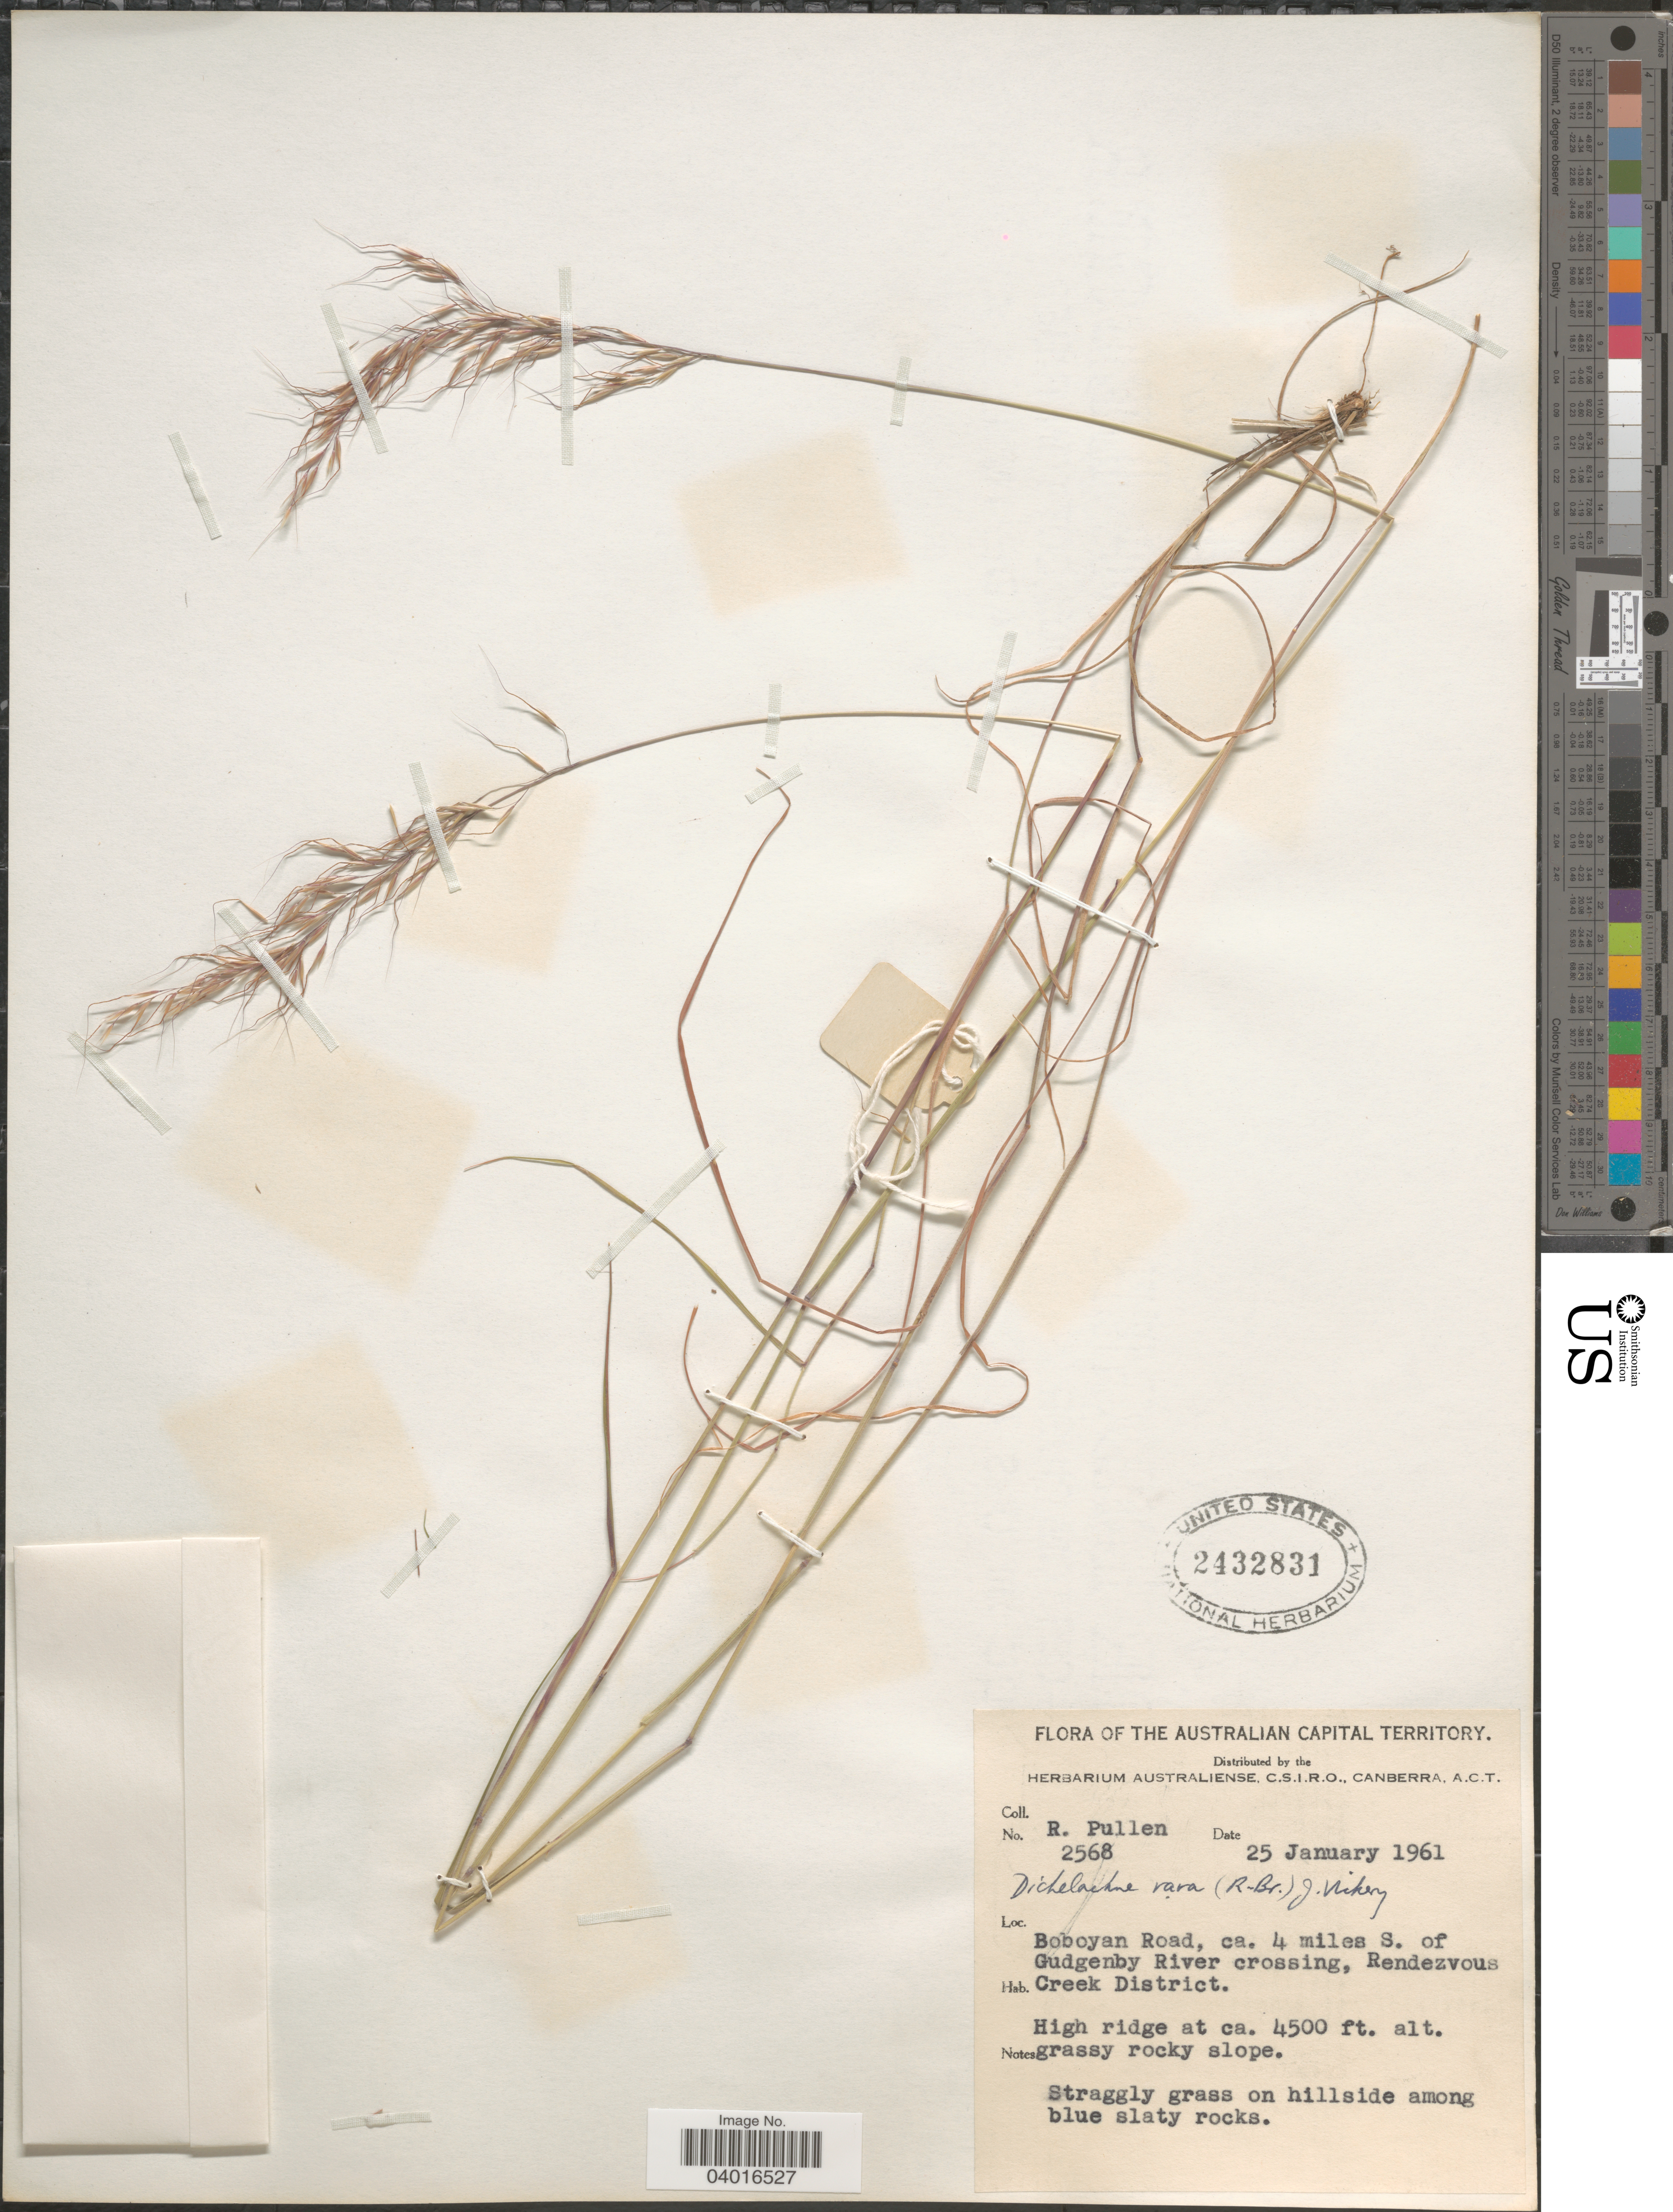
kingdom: Plantae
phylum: Tracheophyta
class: Liliopsida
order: Poales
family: Poaceae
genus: Dichelachne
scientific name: Dichelachne rara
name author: (R. Br.) Vickery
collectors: R. Pullen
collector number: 2568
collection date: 1961-01-25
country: Australia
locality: The Australian Capital Territory. Boboyan Road, ca. 4 miles S. of Gudgenby River crossing, Rendezvous Creek District.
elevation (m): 1372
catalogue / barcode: US 2432831